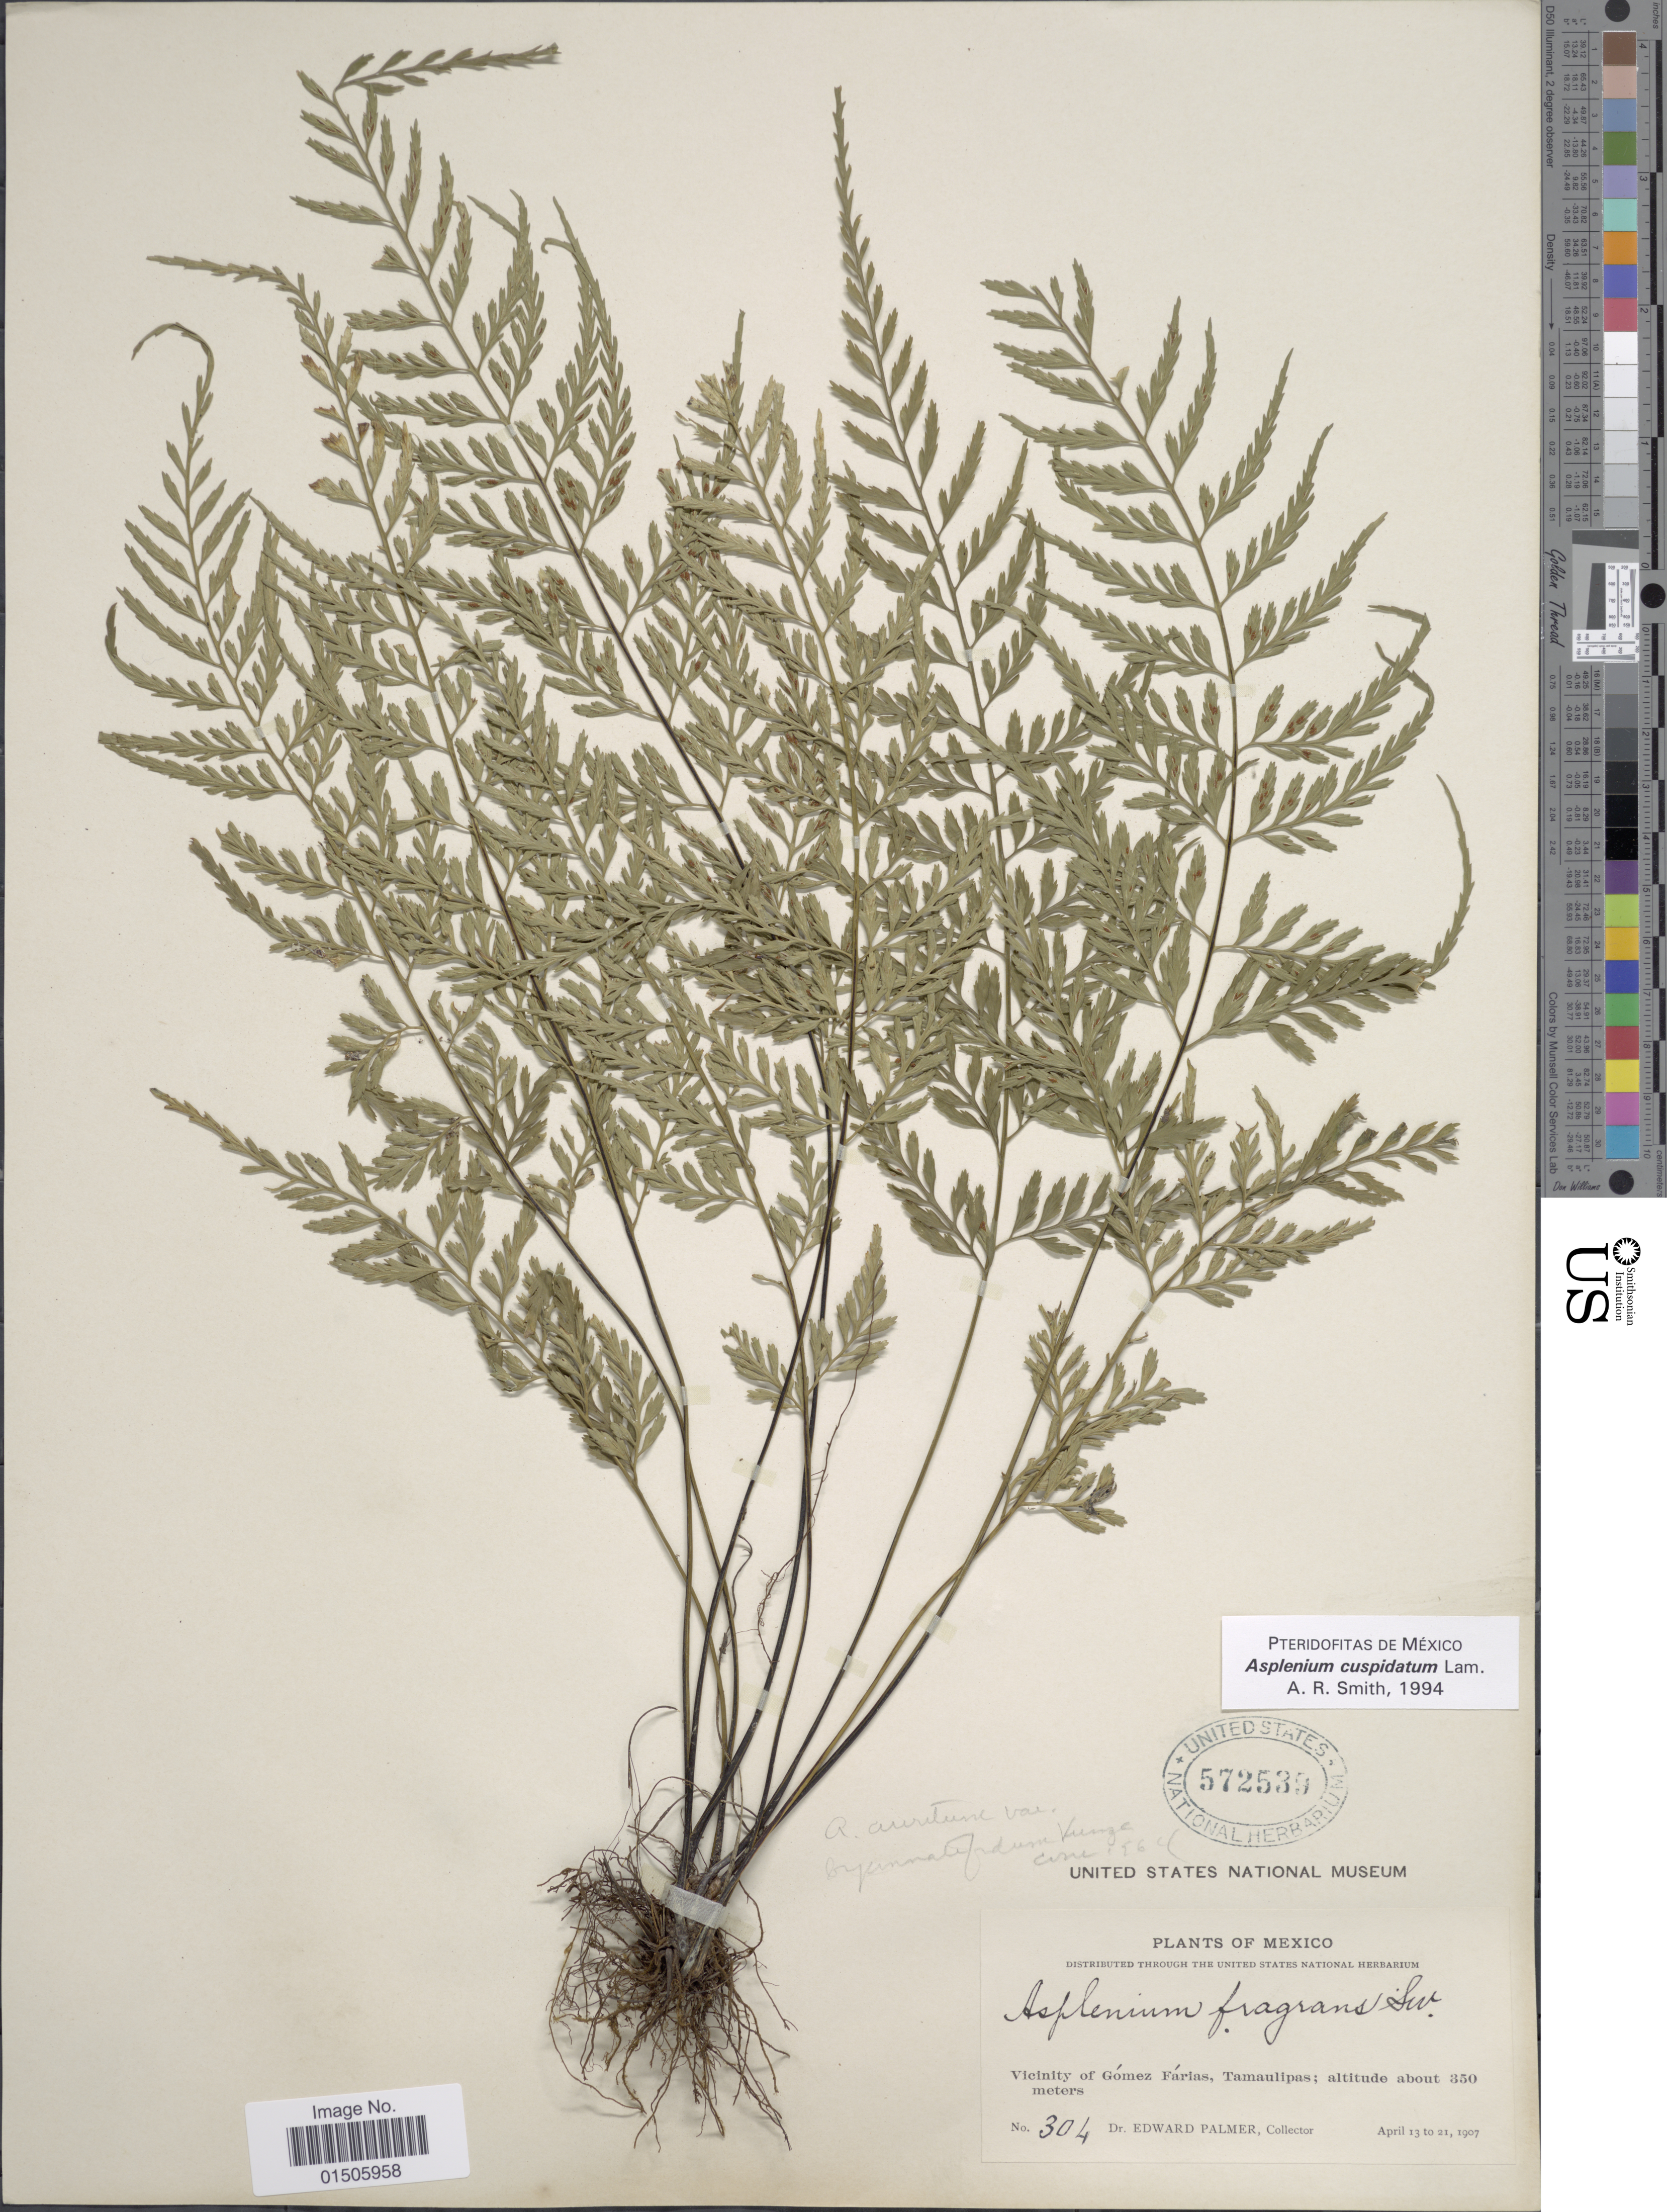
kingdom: Plantae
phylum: Tracheophyta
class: Polypodiopsida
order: Polypodiales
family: Aspleniaceae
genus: Asplenium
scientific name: Asplenium cuspidatum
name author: Lam.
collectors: E. Palmer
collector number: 304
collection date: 1907-04-13/1907-04-21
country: Mexico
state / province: México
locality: Vicinity of Gomez Farias, Tamaulipas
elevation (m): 350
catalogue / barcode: US 572539